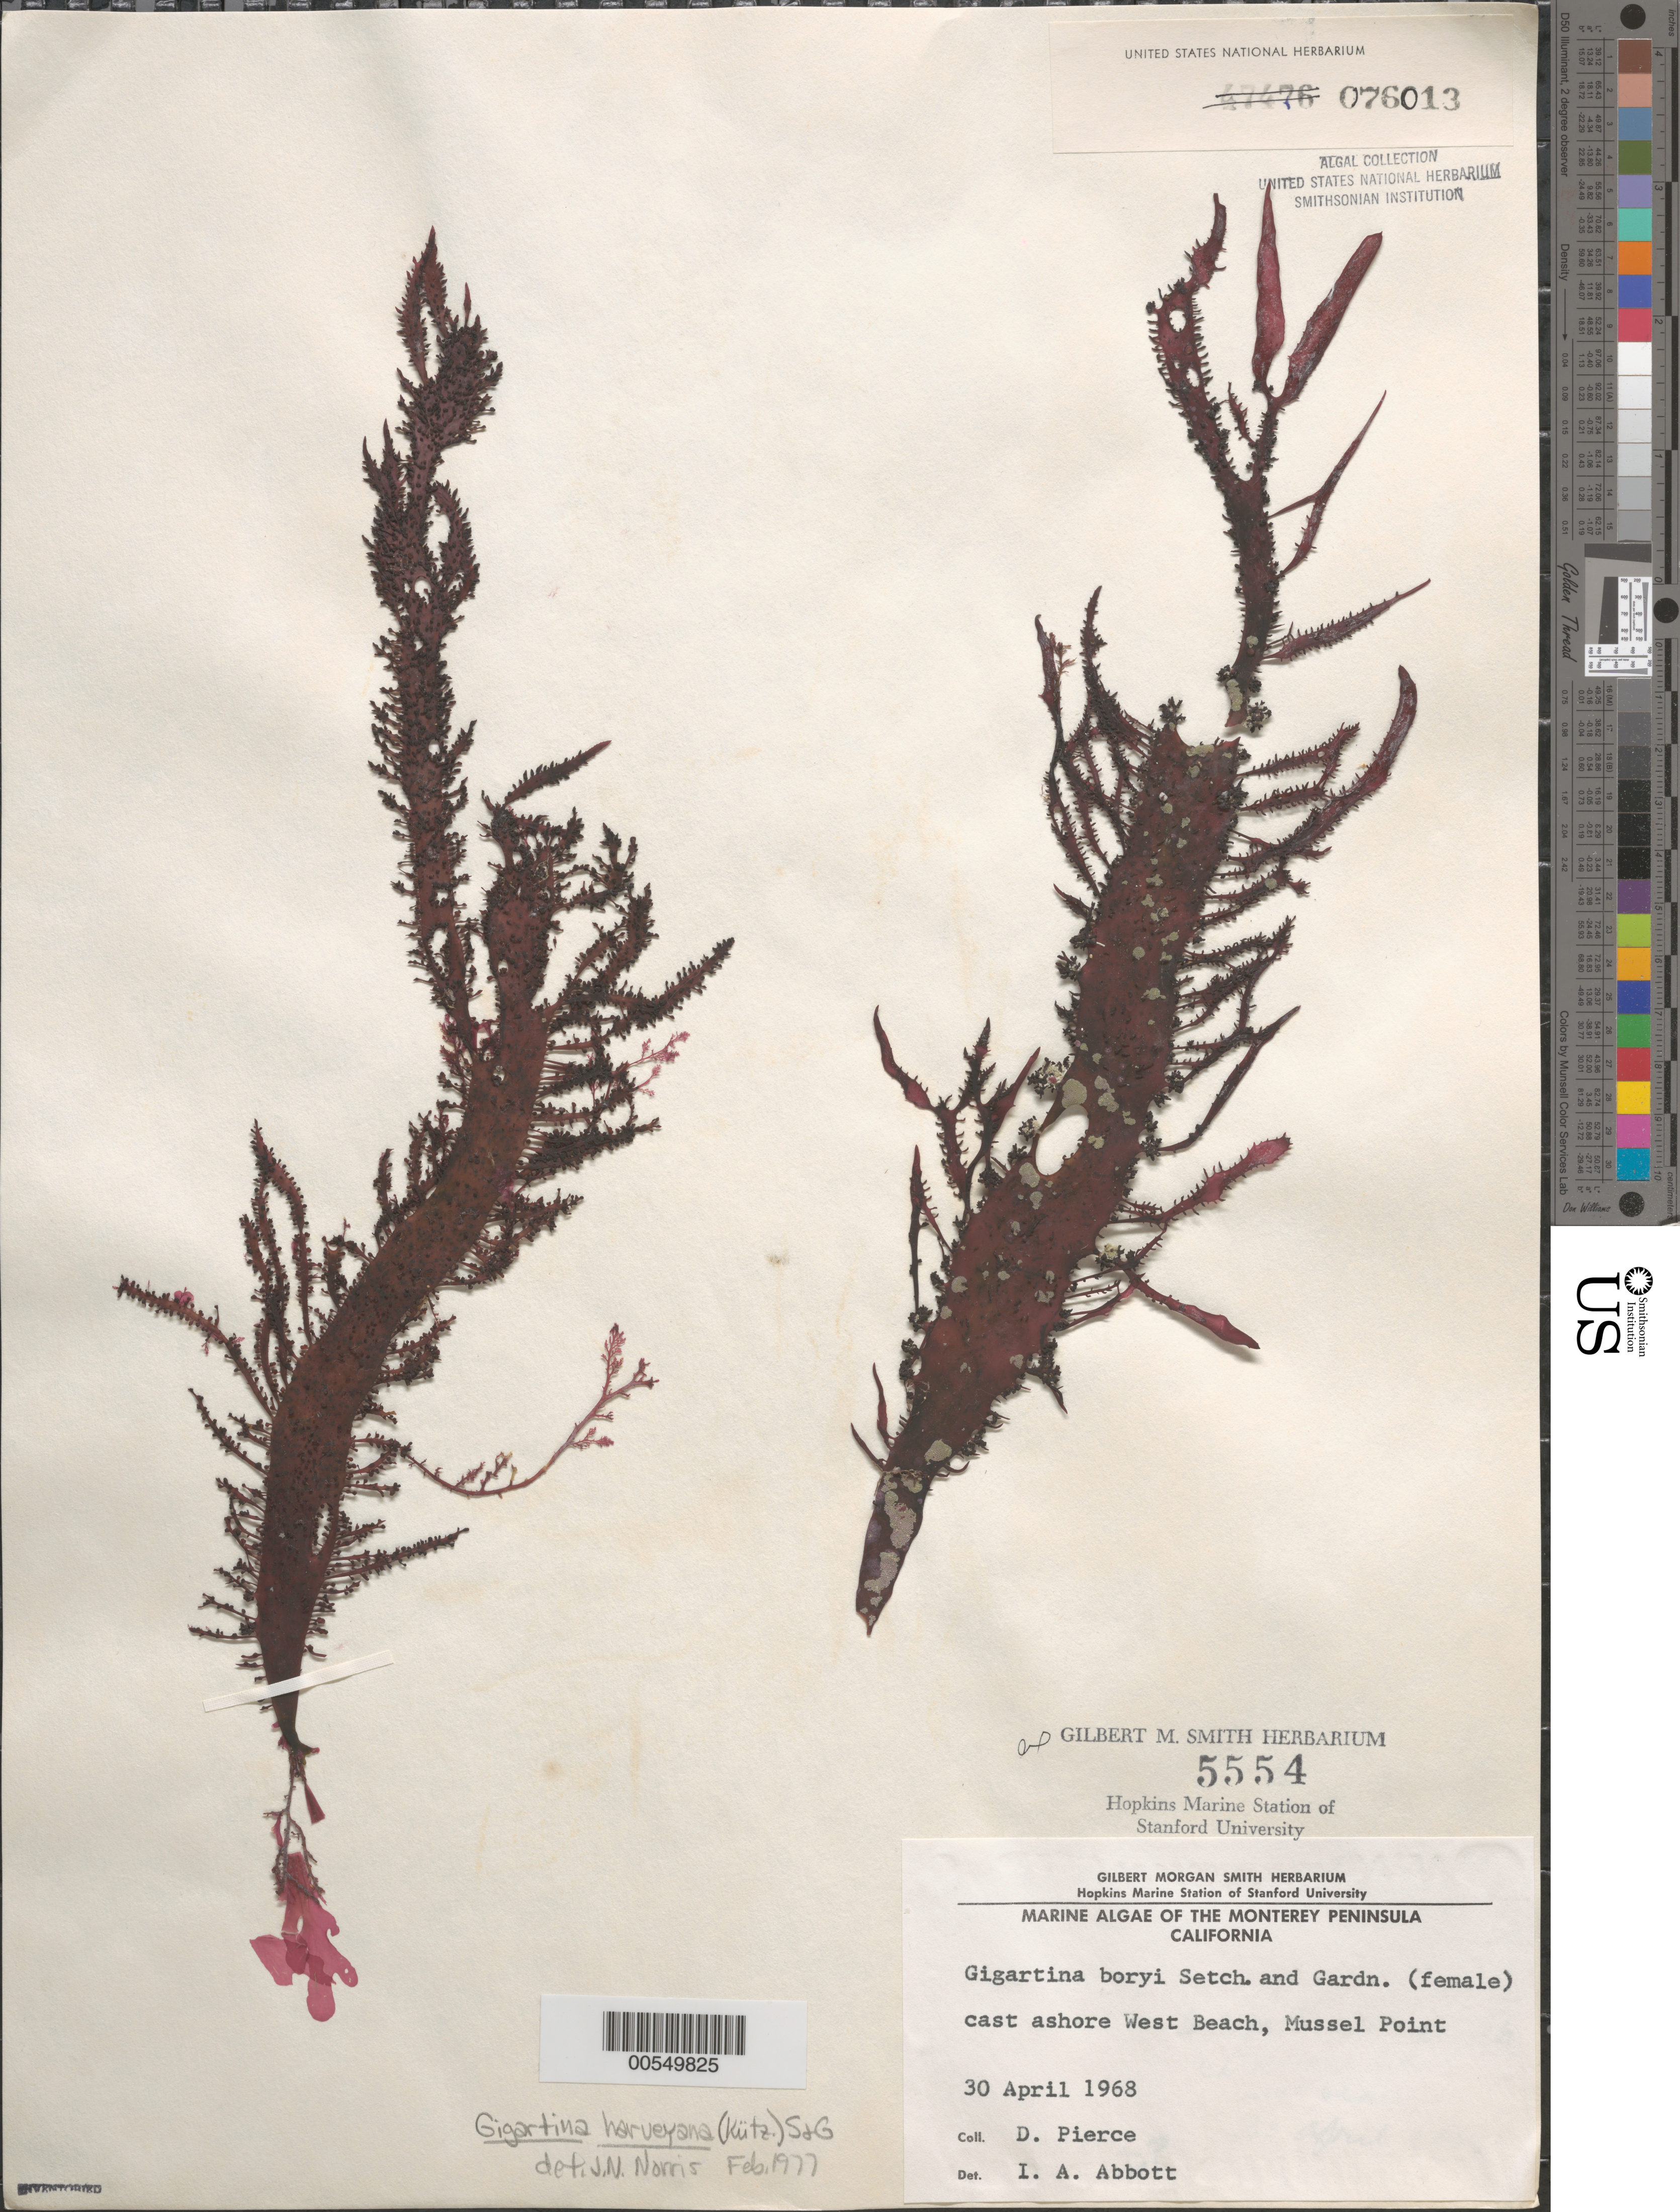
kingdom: Plantae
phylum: Rhodophyta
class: Florideophyceae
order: Gigartinales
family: Gigartinaceae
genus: Chondracanthus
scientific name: Chondracanthus harveyanus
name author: (Kütz.) Guiry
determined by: Algae name updating Project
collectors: D. Pierce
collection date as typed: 30 Apr 1968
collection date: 1968-04-30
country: United States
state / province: California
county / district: Monterey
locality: West beach, Mussel Point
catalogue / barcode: US 76013